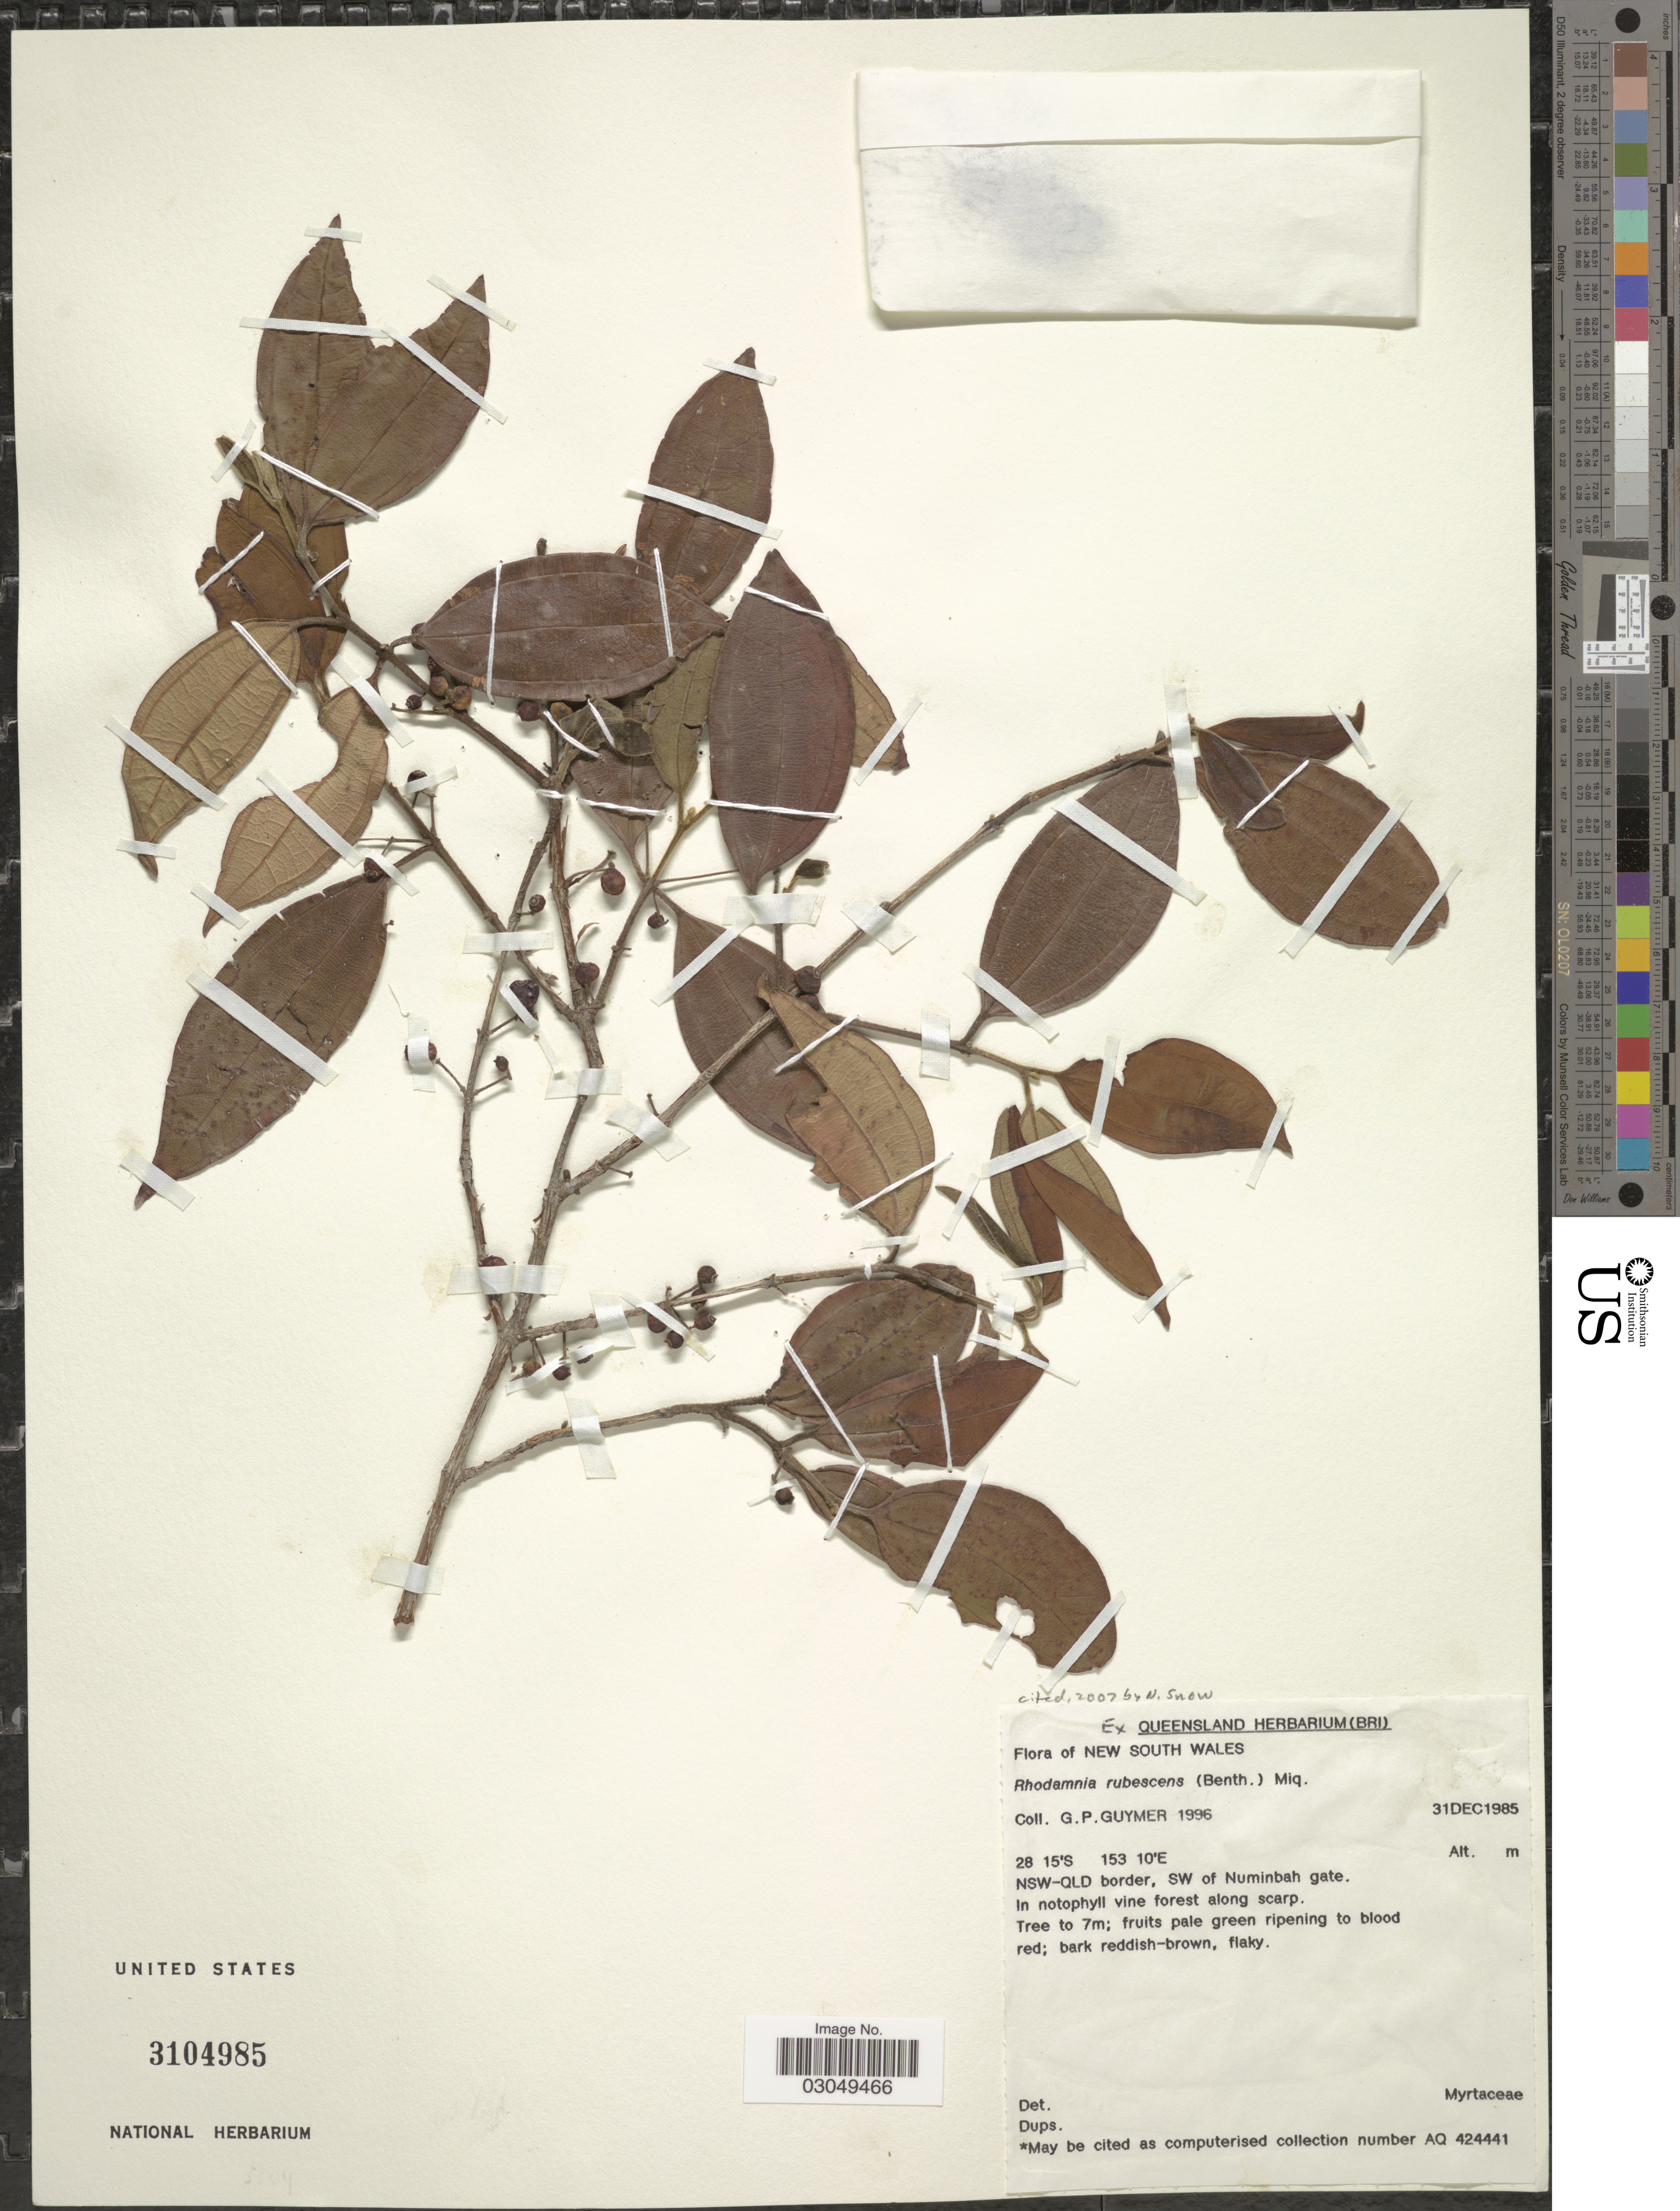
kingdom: Plantae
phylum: Tracheophyta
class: Magnoliopsida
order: Myrtales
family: Myrtaceae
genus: Rhodamnia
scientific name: Rhodamnia rubescens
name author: (Benth.) Miq.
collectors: G. P. Guymer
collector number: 1996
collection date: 1985-12-31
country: Australia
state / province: New South Wales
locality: NSW-Qld border, SW of Numinbah gate.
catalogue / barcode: US 3104985